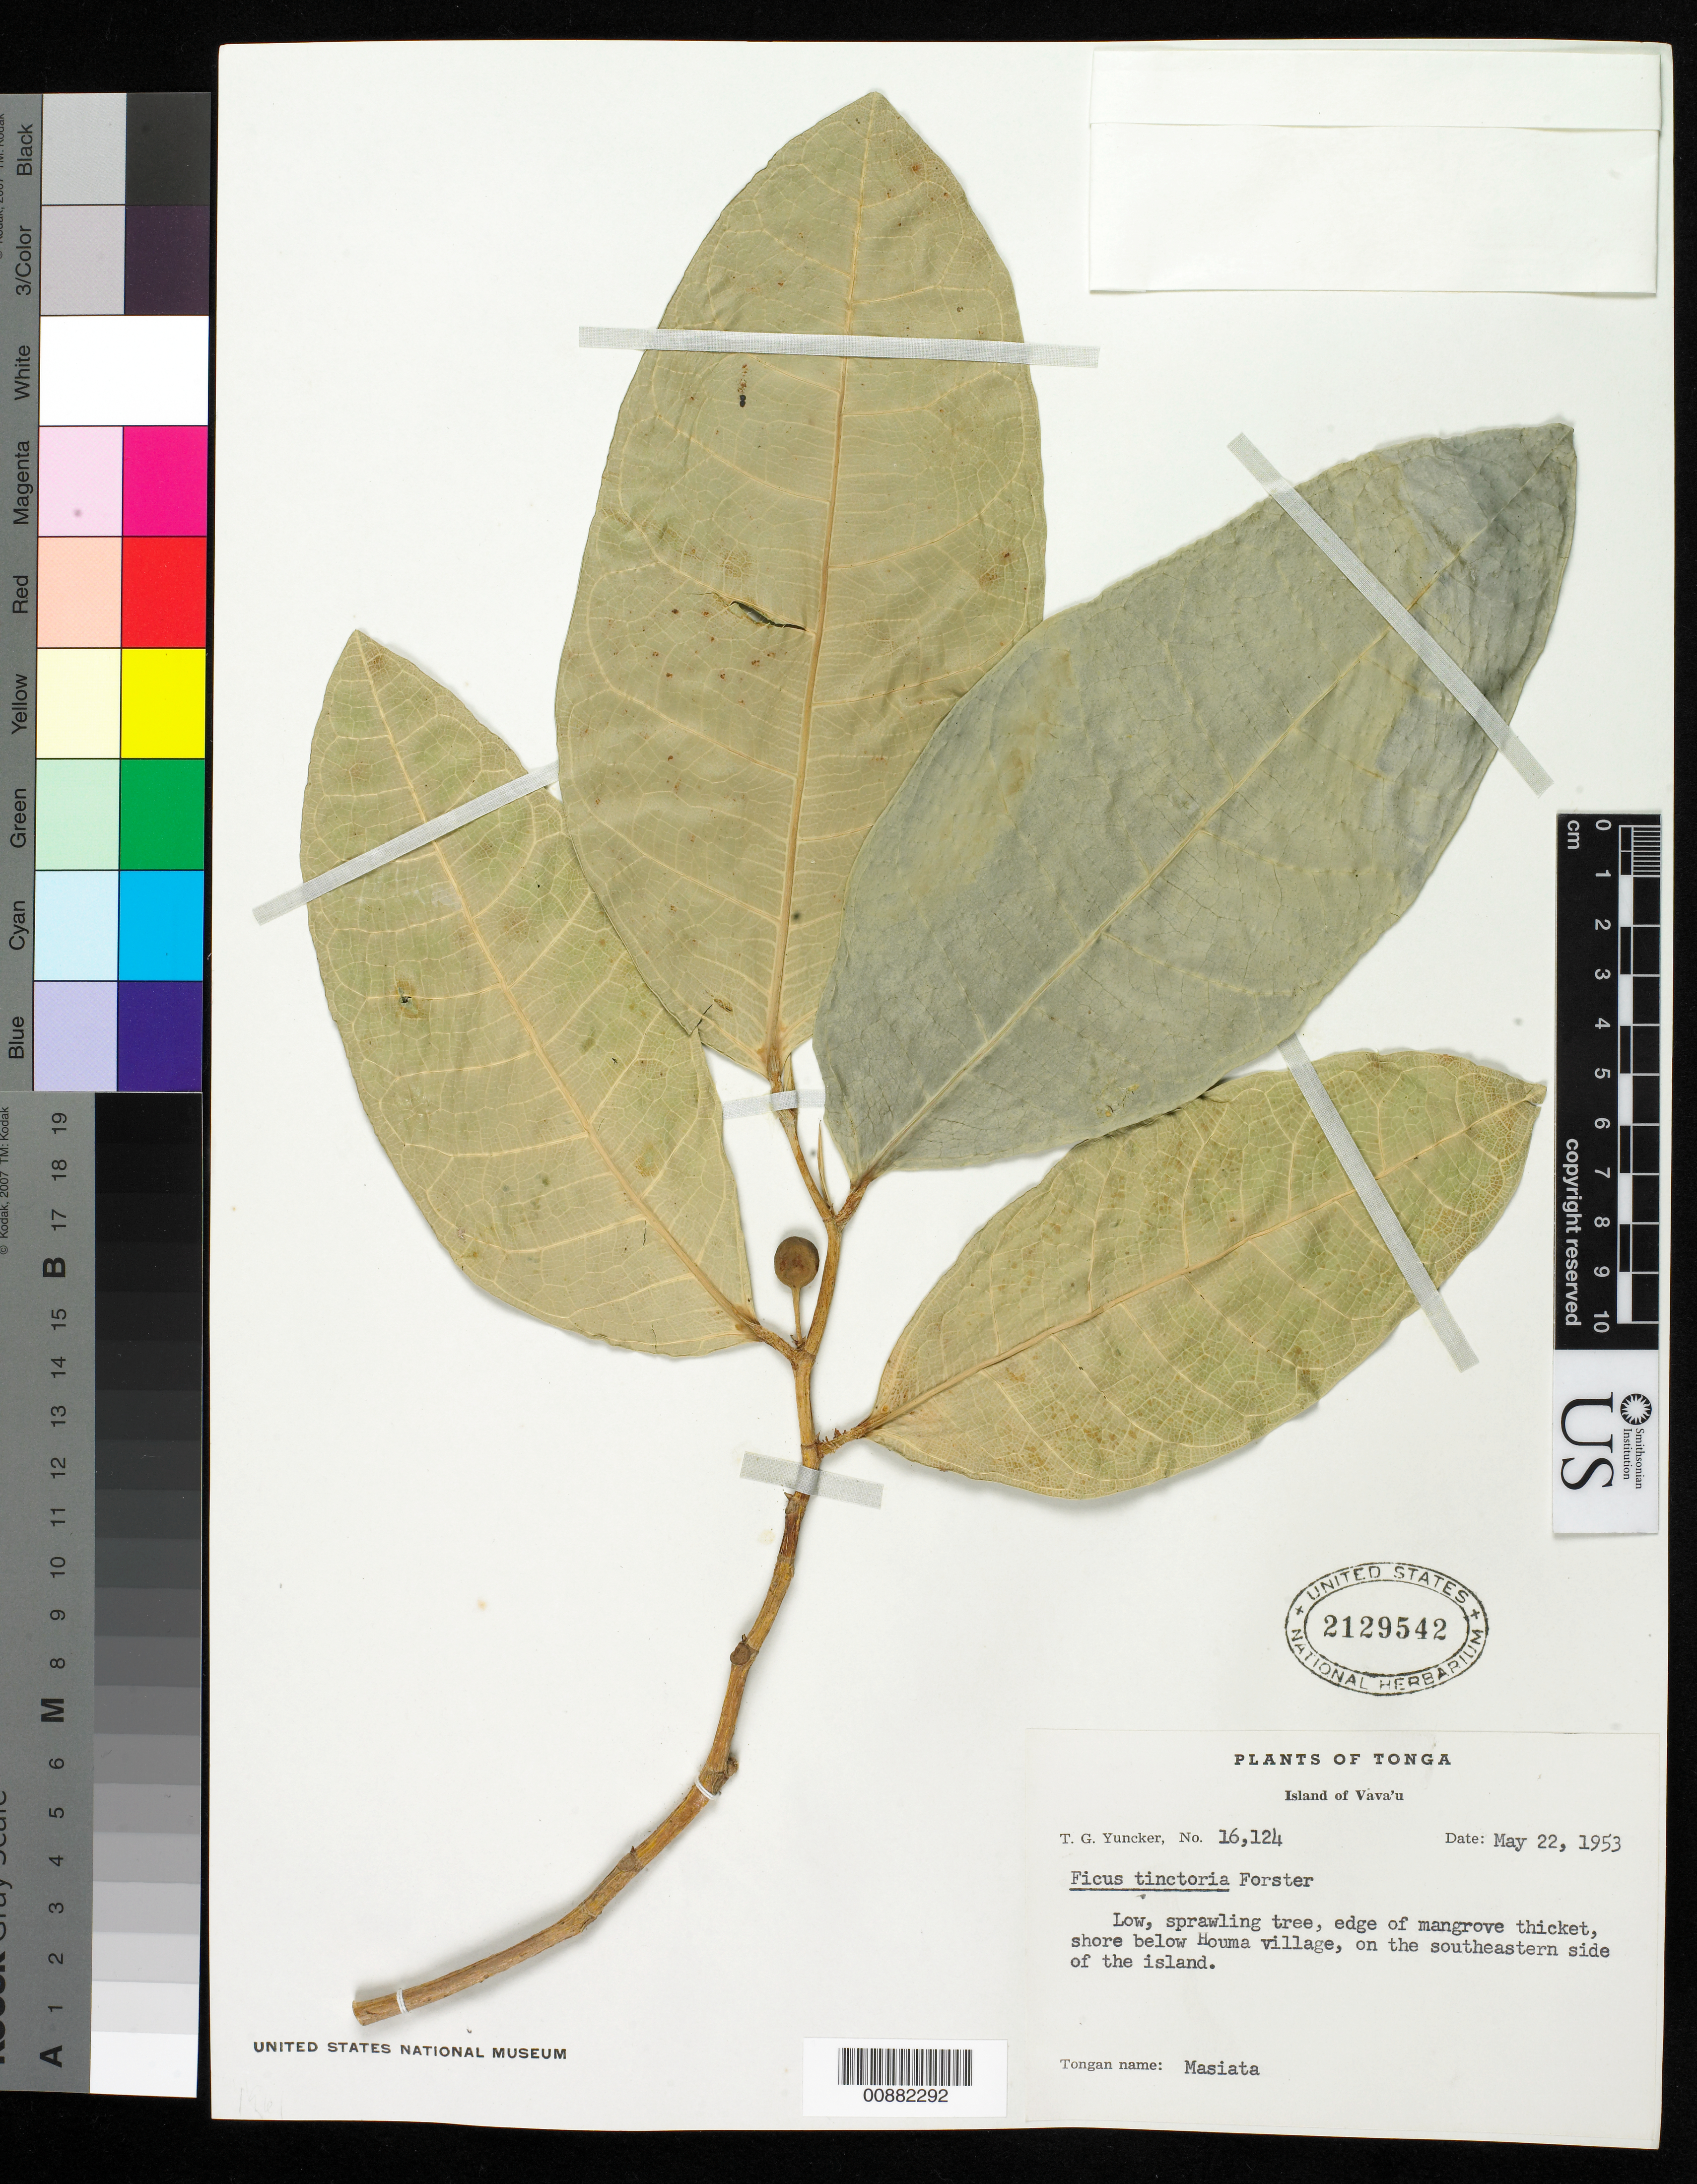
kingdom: Plantae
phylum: Tracheophyta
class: Magnoliopsida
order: Rosales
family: Moraceae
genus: Ficus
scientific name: Ficus tinctoria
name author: G. Forst.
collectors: T. G. Yuncker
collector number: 16124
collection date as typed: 22 May 1953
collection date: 1953-05-22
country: Tonga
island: Vava'u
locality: Island of Vava'u. Edge of mangrove thicket, shore below Houma village, on the southeasten side of the island.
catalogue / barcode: US 2129542